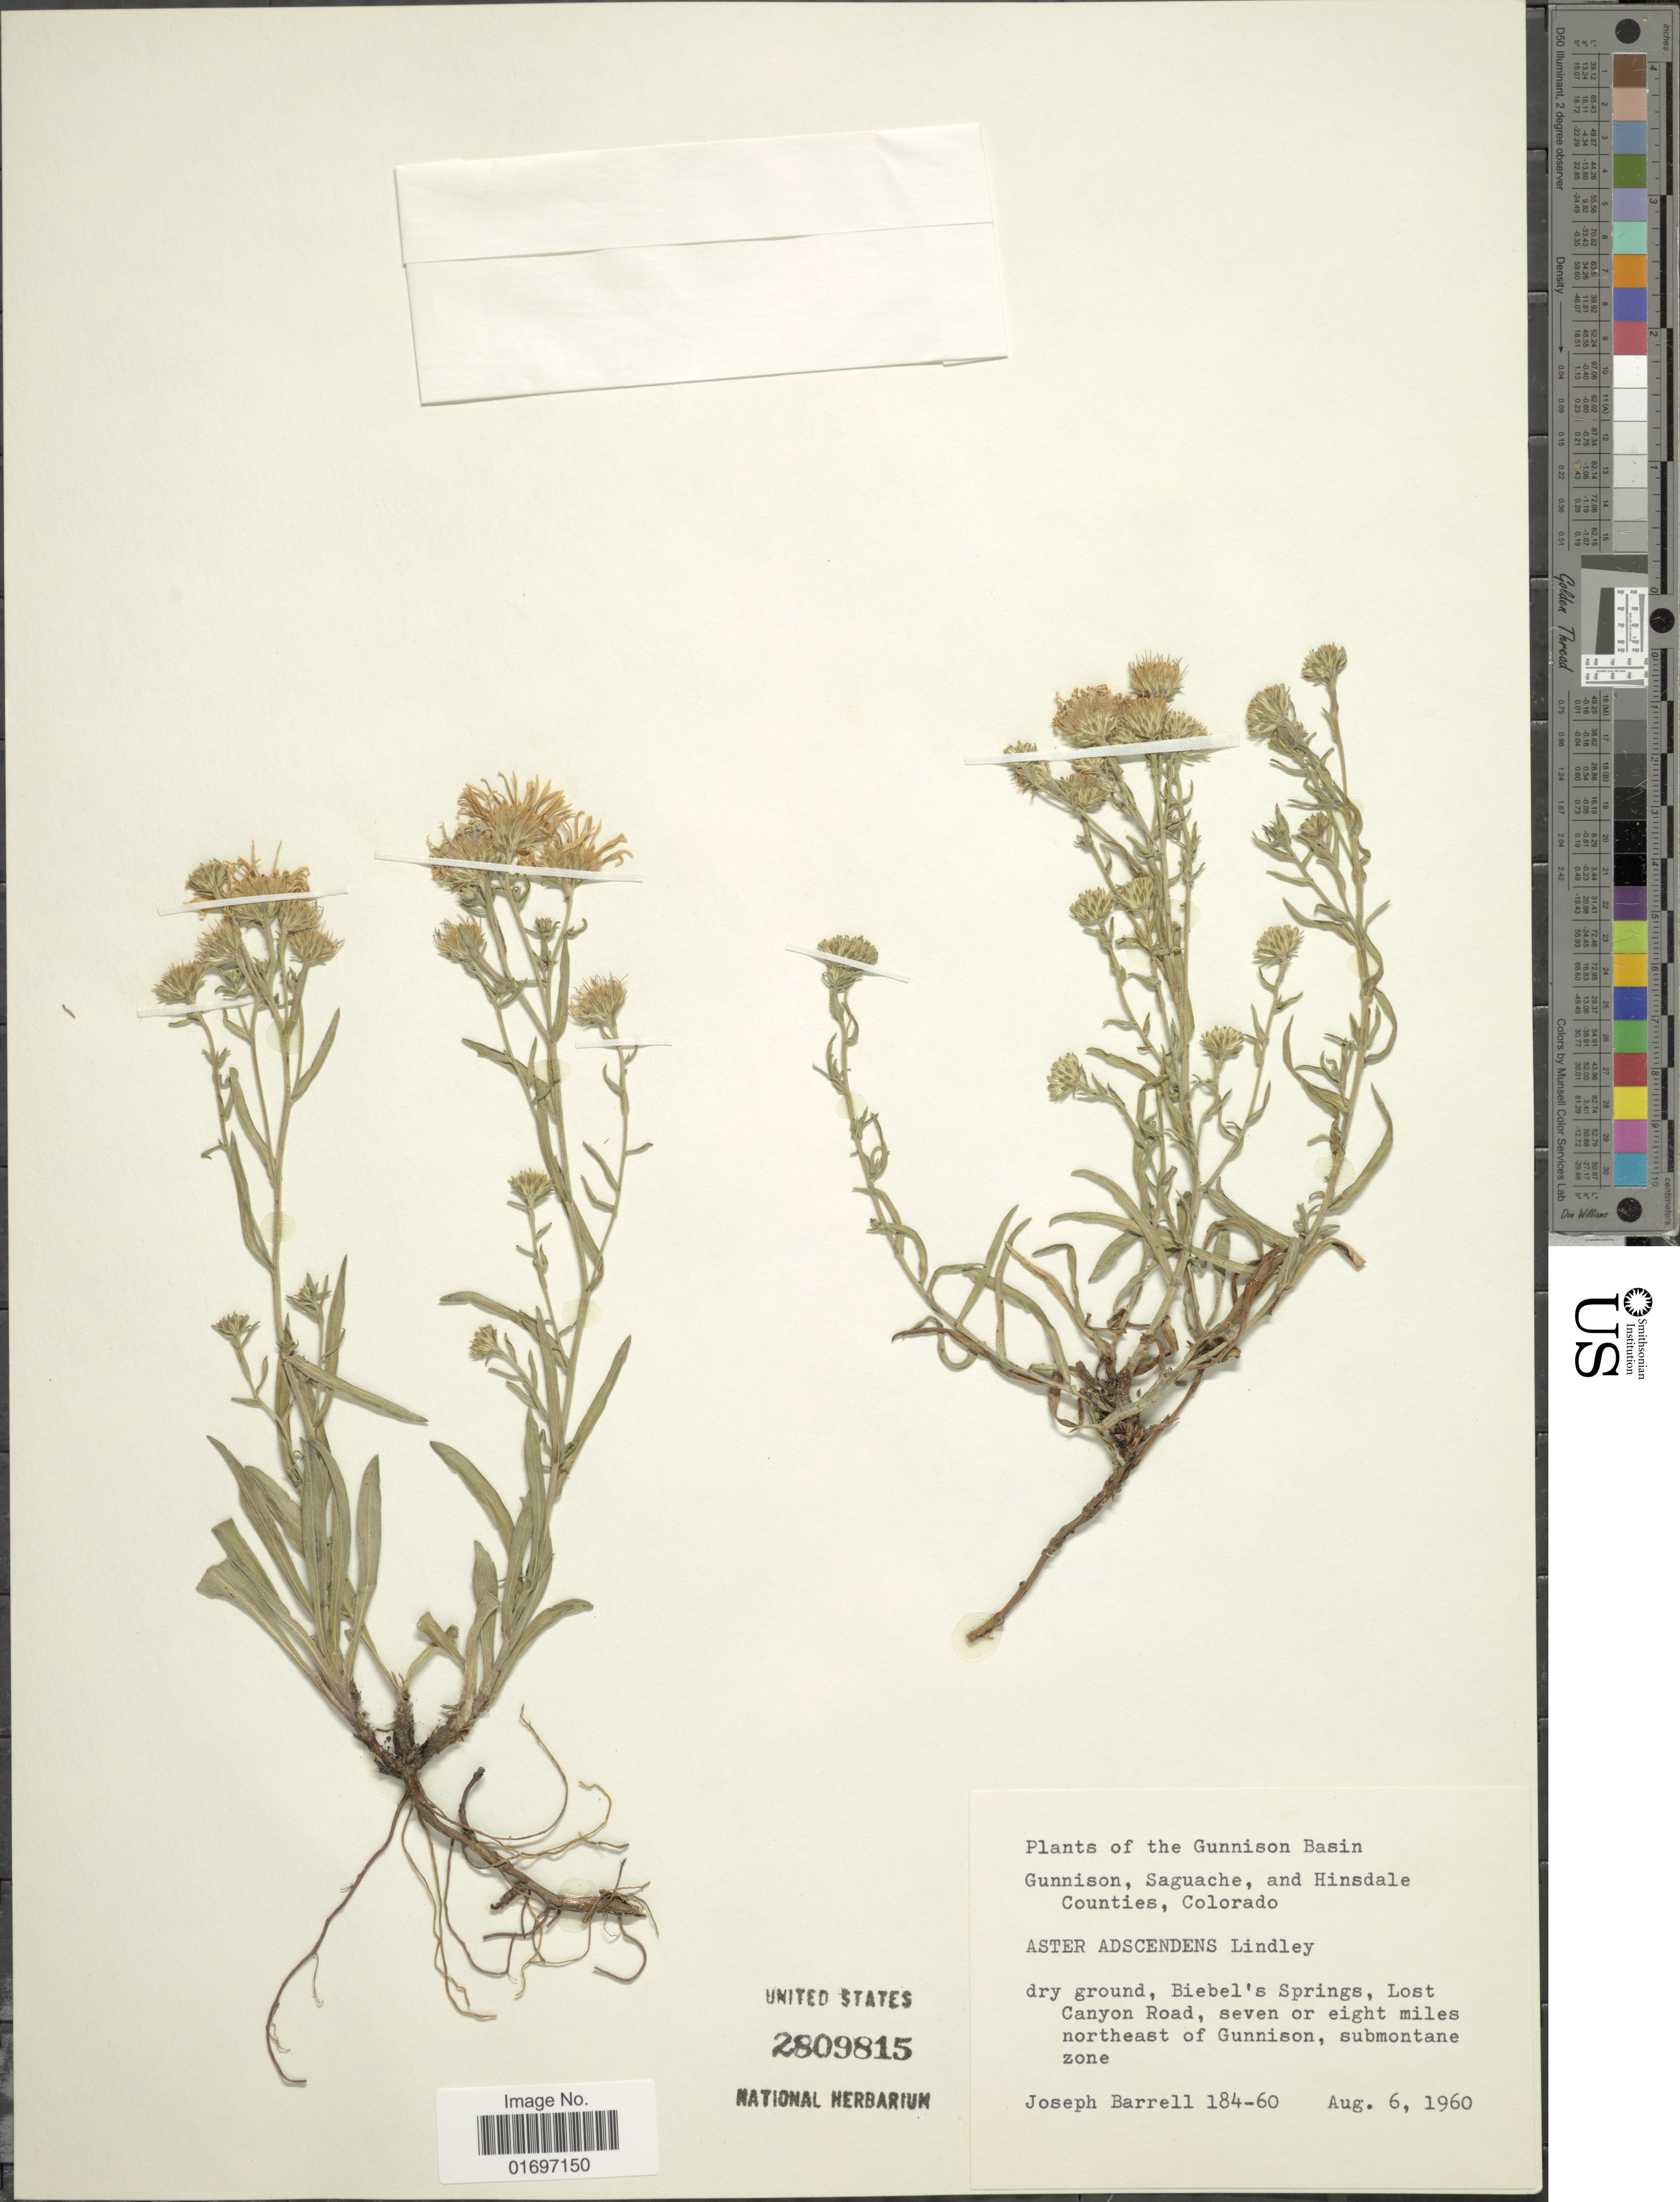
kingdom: Plantae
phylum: Tracheophyta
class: Magnoliopsida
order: Asterales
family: Asteraceae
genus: Symphyotrichum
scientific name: Symphyotrichum ascendens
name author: (Lindl.) G.L. Nesom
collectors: J. Barrell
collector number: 184-60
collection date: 1960-08-06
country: United States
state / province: Colorado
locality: Gunnison Basin. Gunnison, Sagauche, and Hinsdale Counties, Colorado. Dry ground, Biebel's Springs, Lost Canyon Road, seven or eight miles northeast of Gunnison, submontane zone.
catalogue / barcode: US 2809815